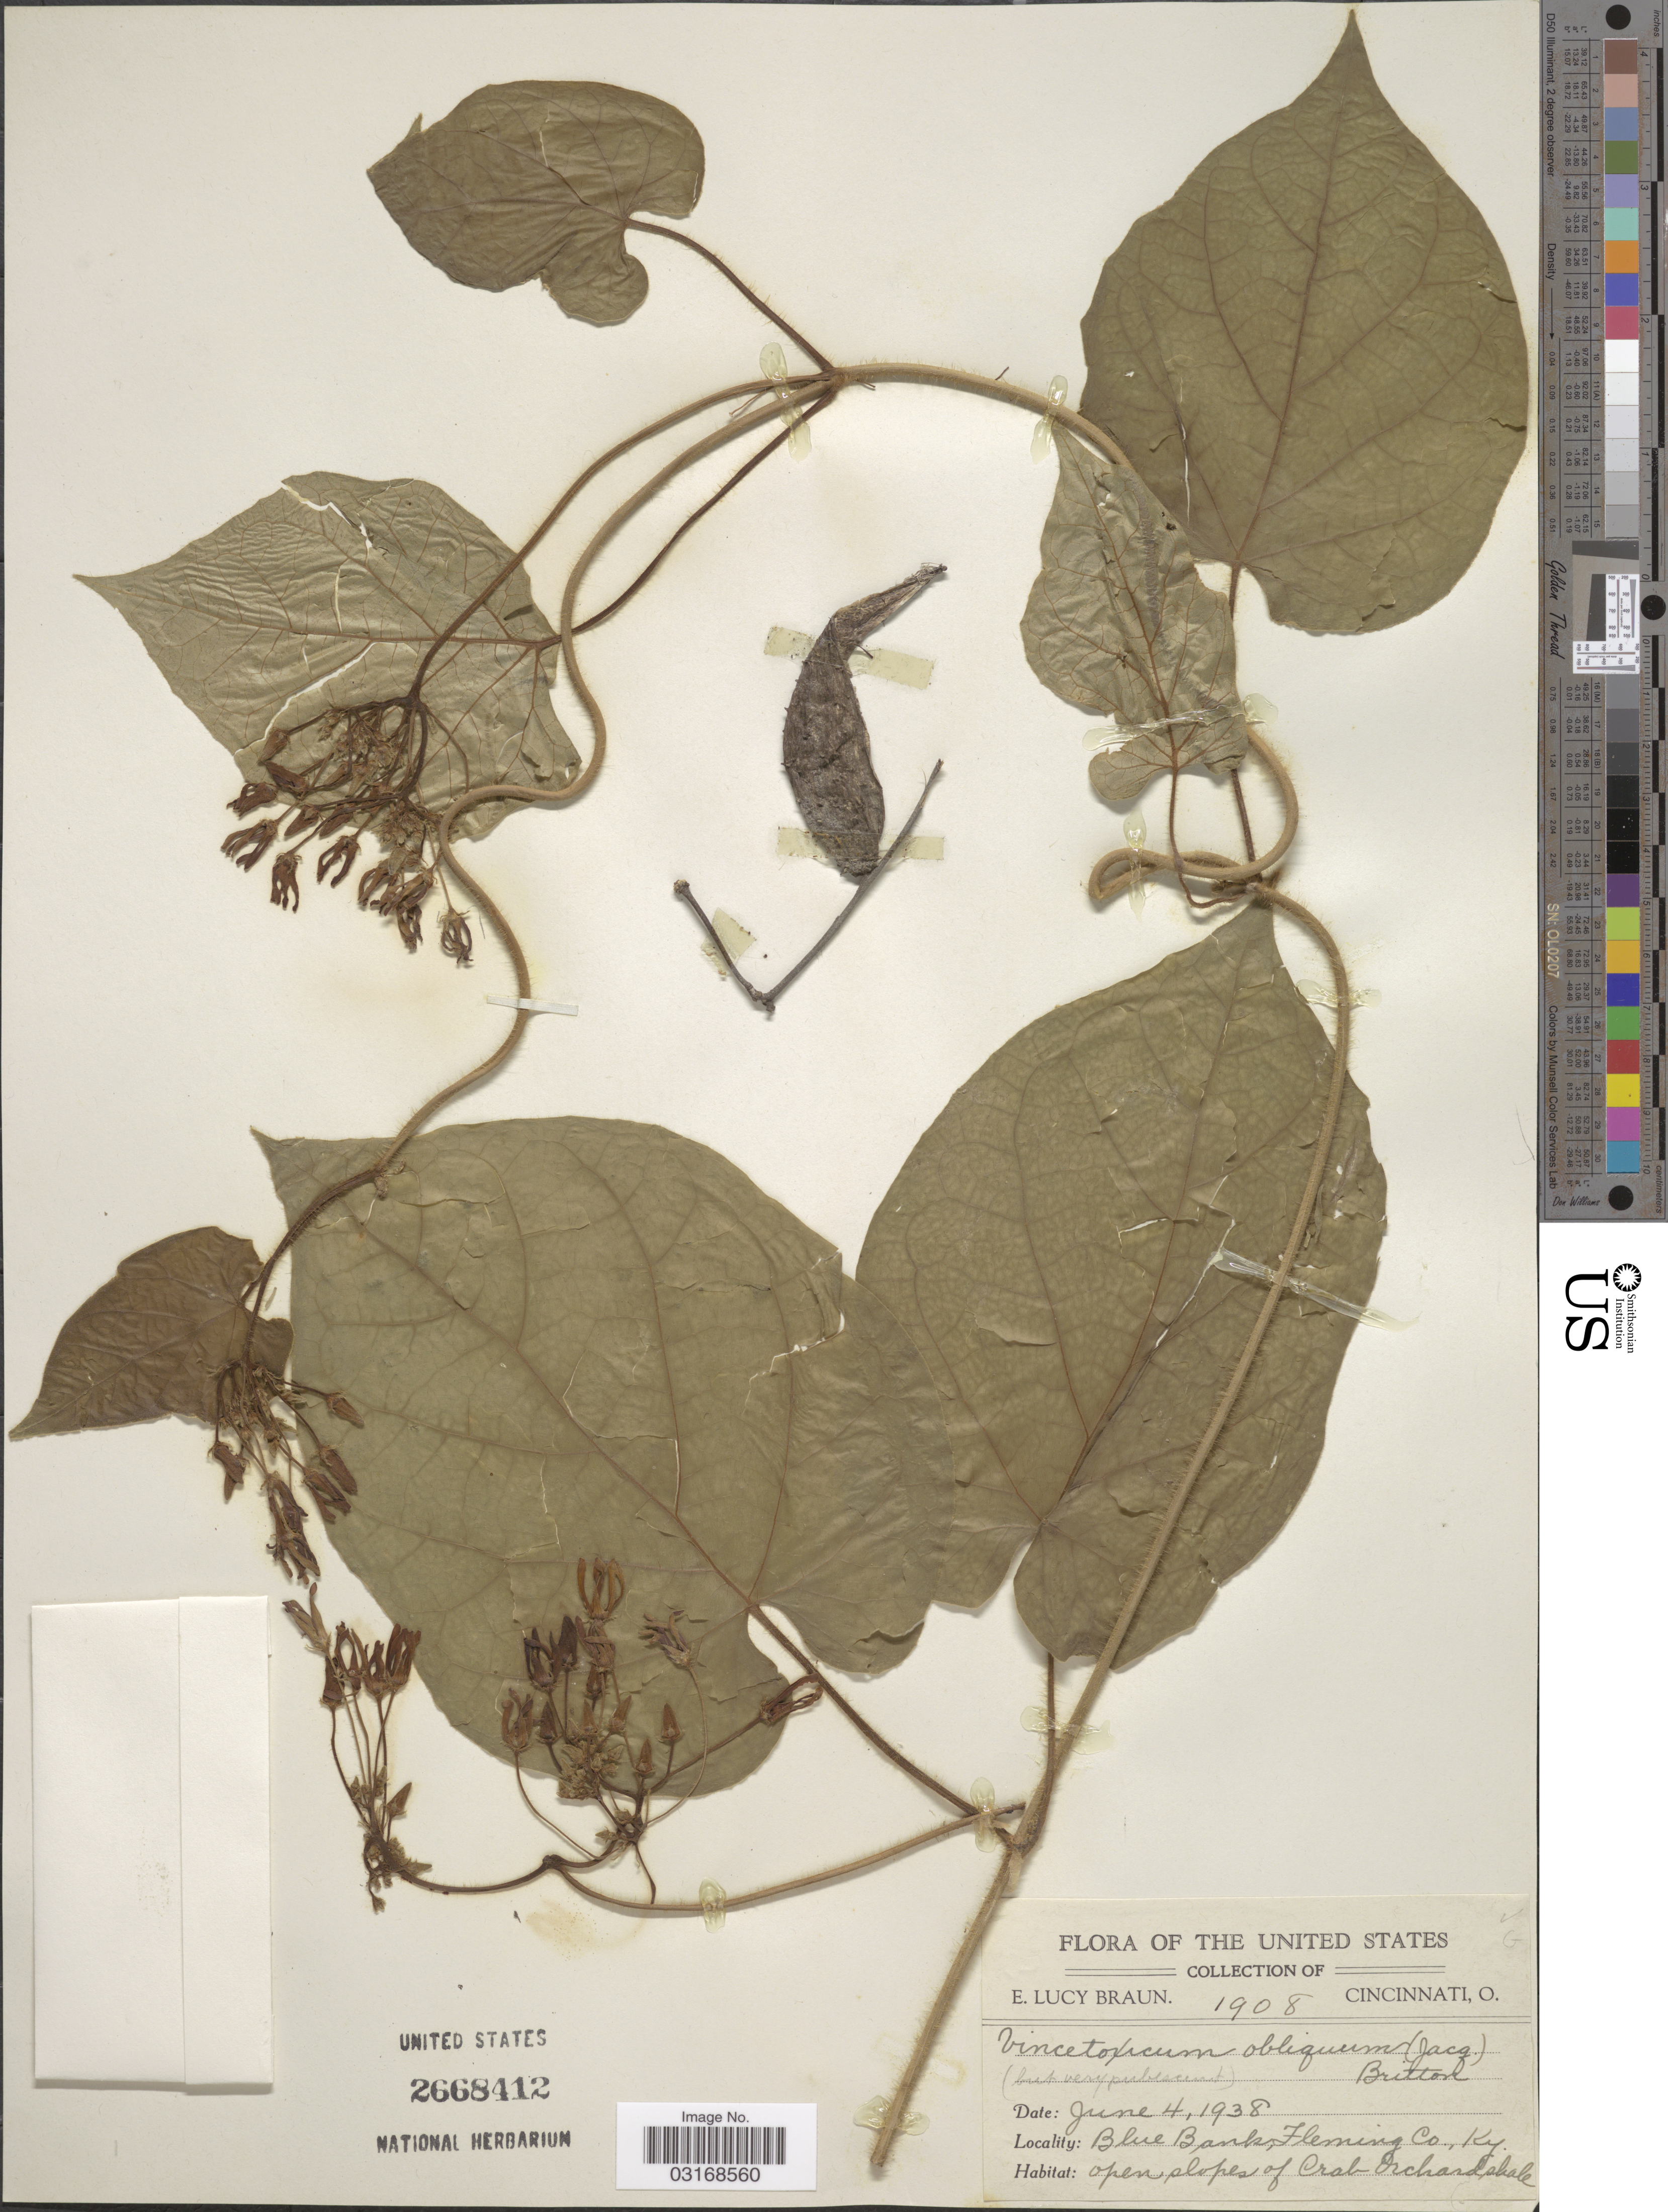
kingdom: Plantae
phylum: Tracheophyta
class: Magnoliopsida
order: Gentianales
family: Apocynaceae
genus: Matelea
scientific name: Matelea obliqua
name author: (Jacq.) Woodson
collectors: E. L. Braun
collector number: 1908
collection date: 1938-06-04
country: United States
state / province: Kentucky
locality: Blue Bank, Fleming Co., Ky. Open slopes of Crab Orchard shale.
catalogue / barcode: US 2668412